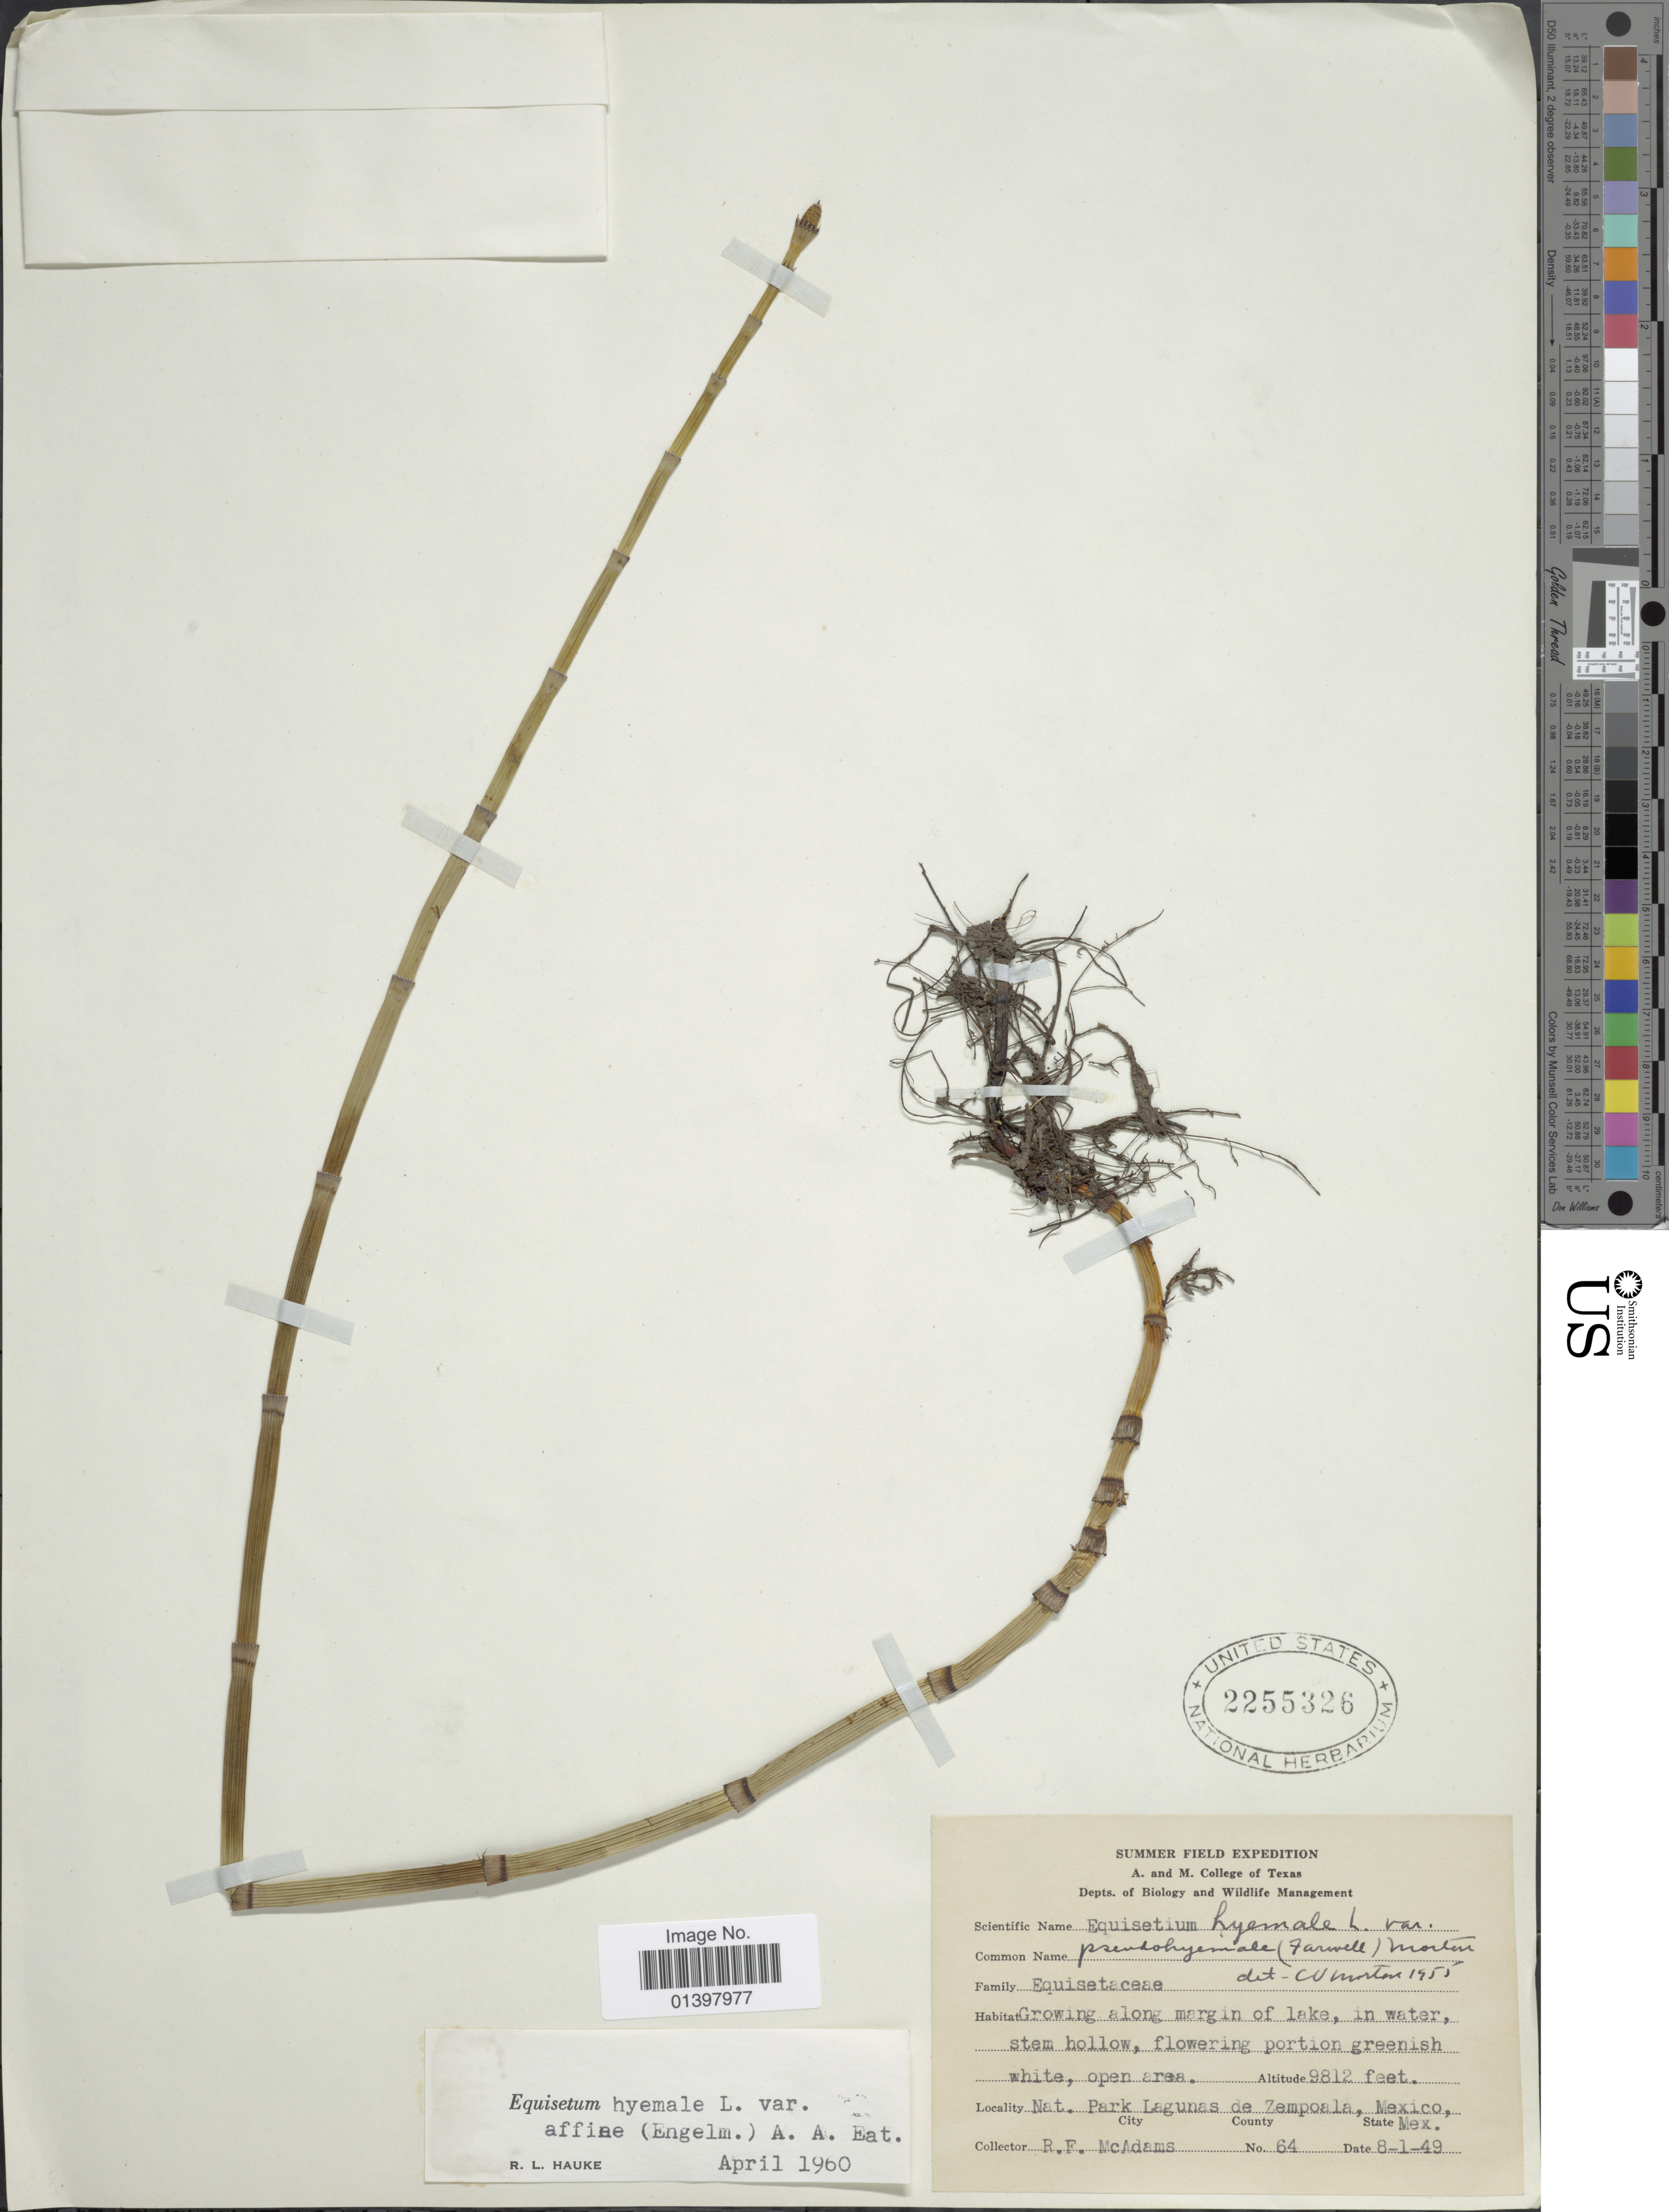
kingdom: Plantae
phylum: Tracheophyta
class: Polypodiopsida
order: Equisetales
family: Equisetaceae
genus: Equisetum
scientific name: Equisetum hyemale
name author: L.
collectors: R. McAdams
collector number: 64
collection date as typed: Transcribed d/m/y: 8/1/49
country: Mexico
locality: Nat Park Lagunas de Zempoala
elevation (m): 2991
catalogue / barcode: US 2255326